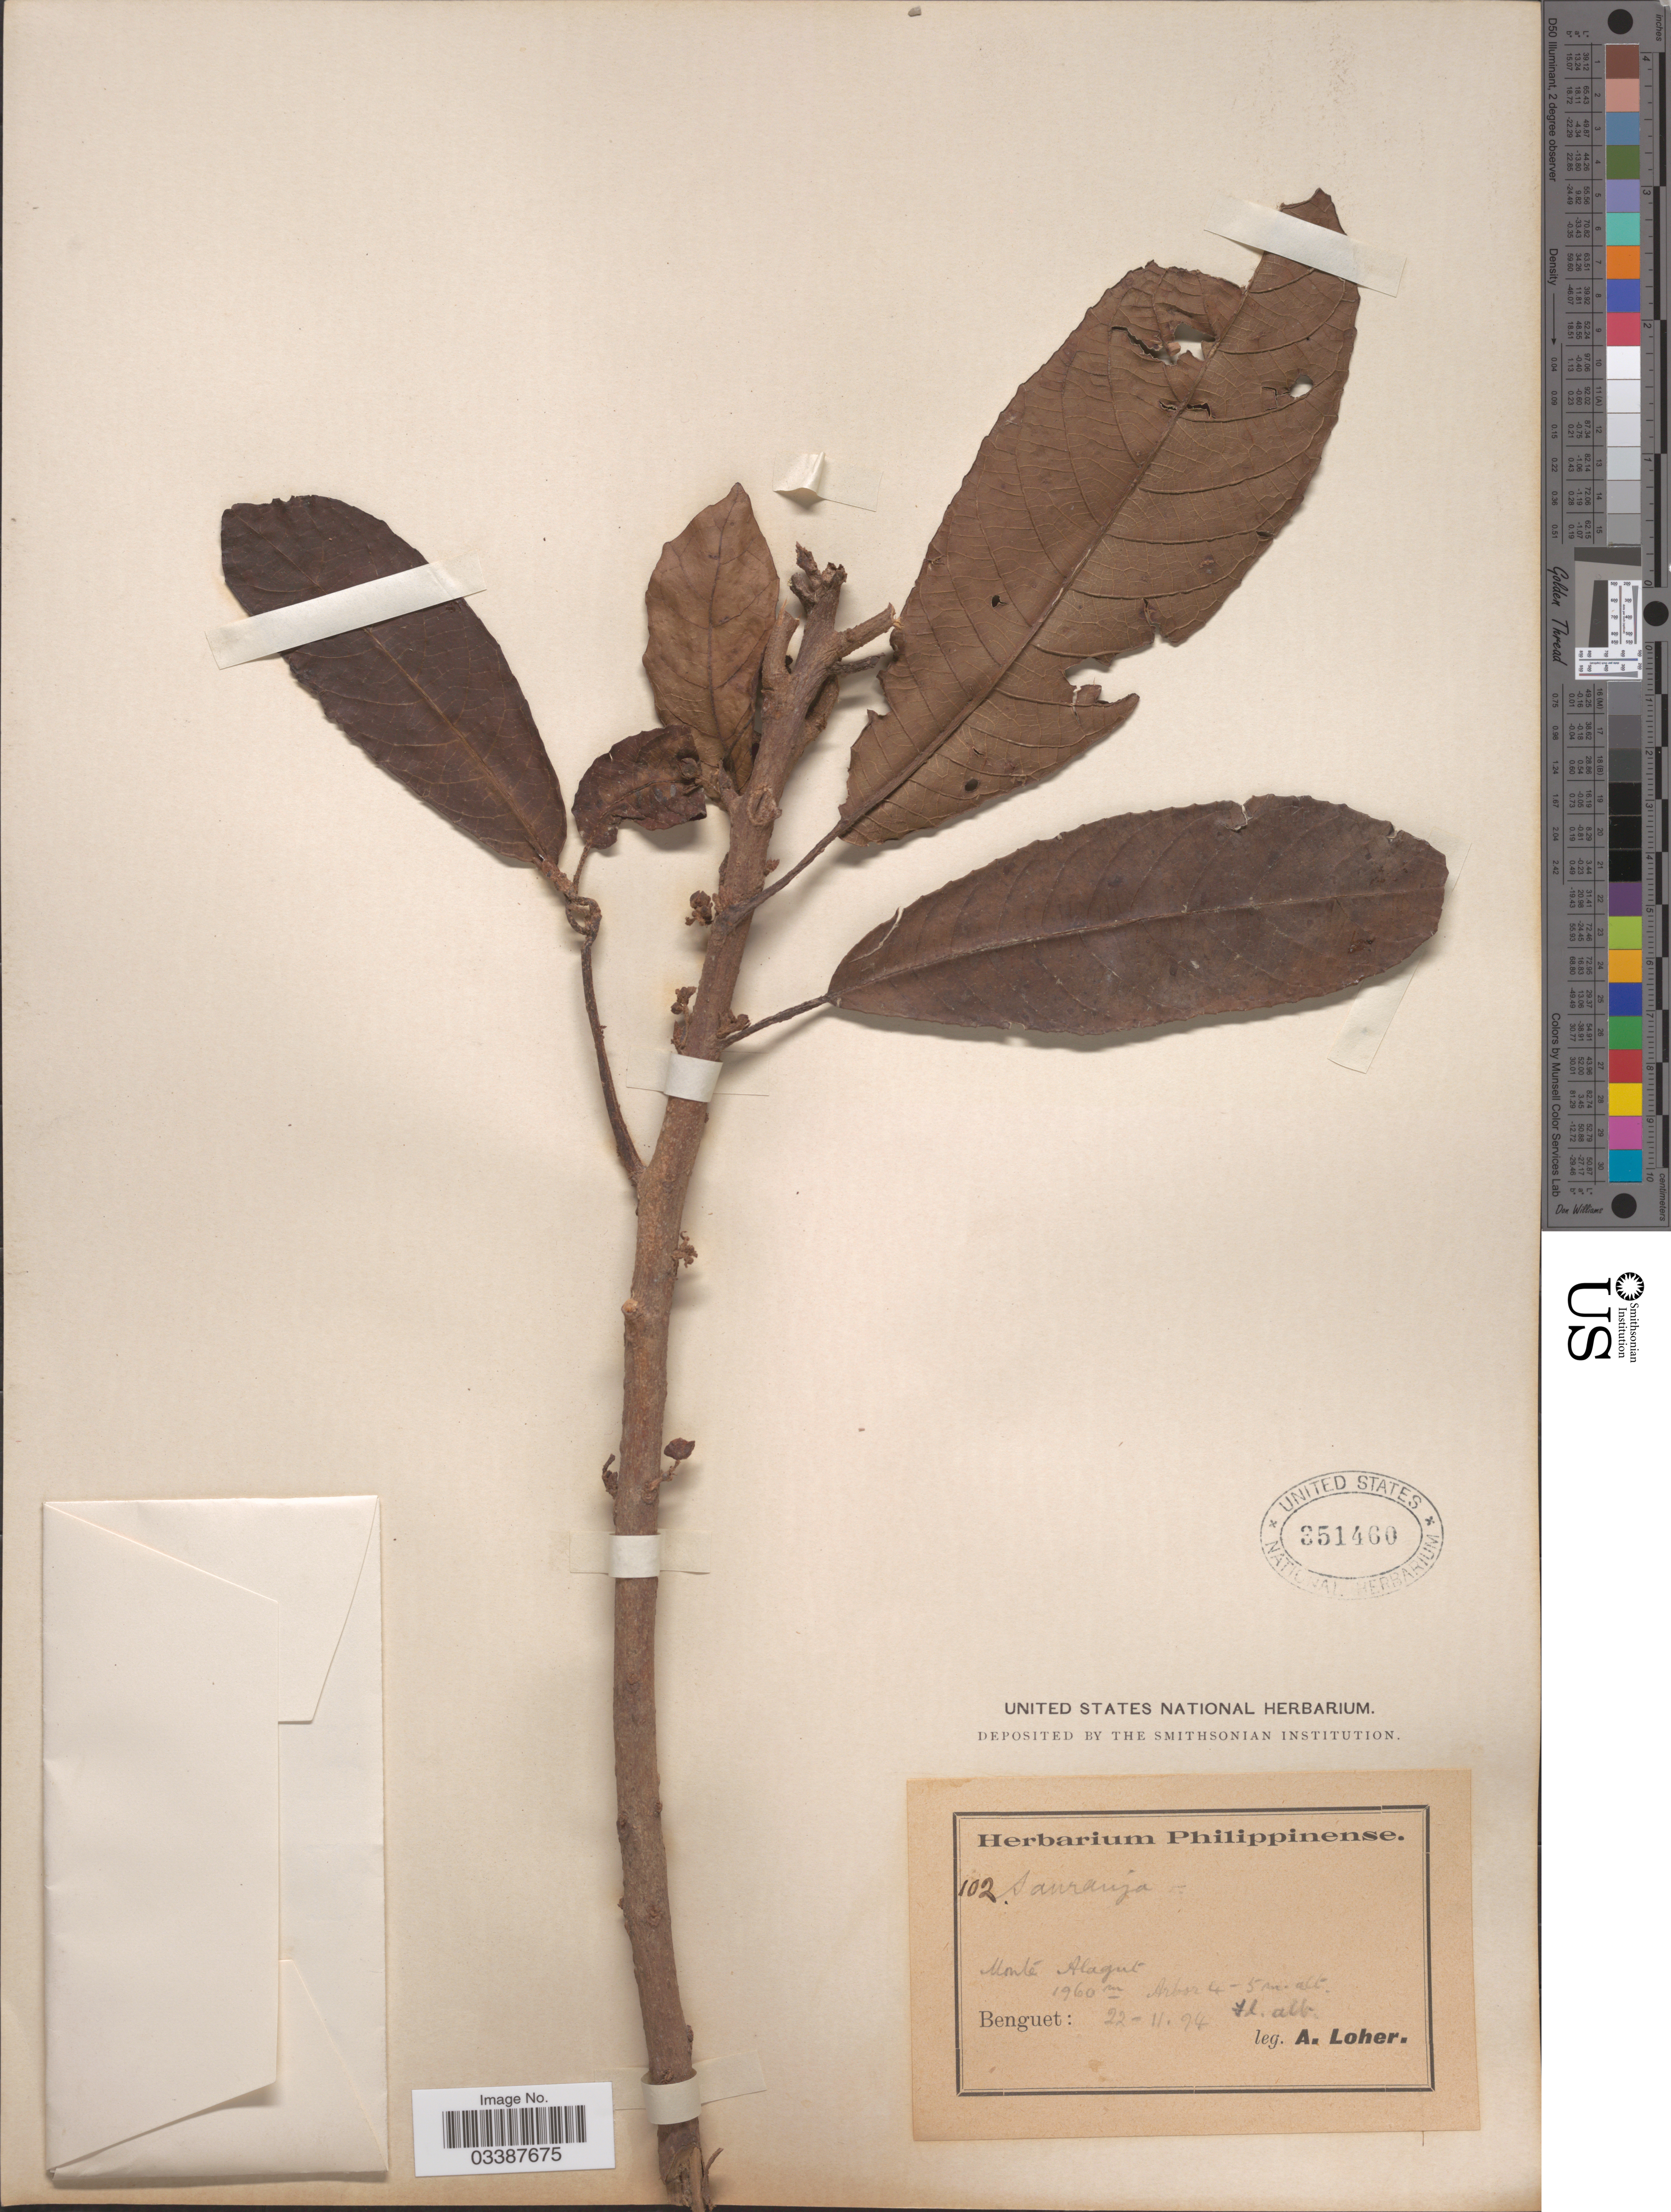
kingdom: Plantae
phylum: Tracheophyta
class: Magnoliopsida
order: Ericales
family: Actinidiaceae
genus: Saurauia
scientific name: Saurauia sp.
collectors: A. Loher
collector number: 102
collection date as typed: Transcribed d/m/y: 22/11/94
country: Philippines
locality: Monte Alagut, Benguet.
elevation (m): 1960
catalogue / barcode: US 351460